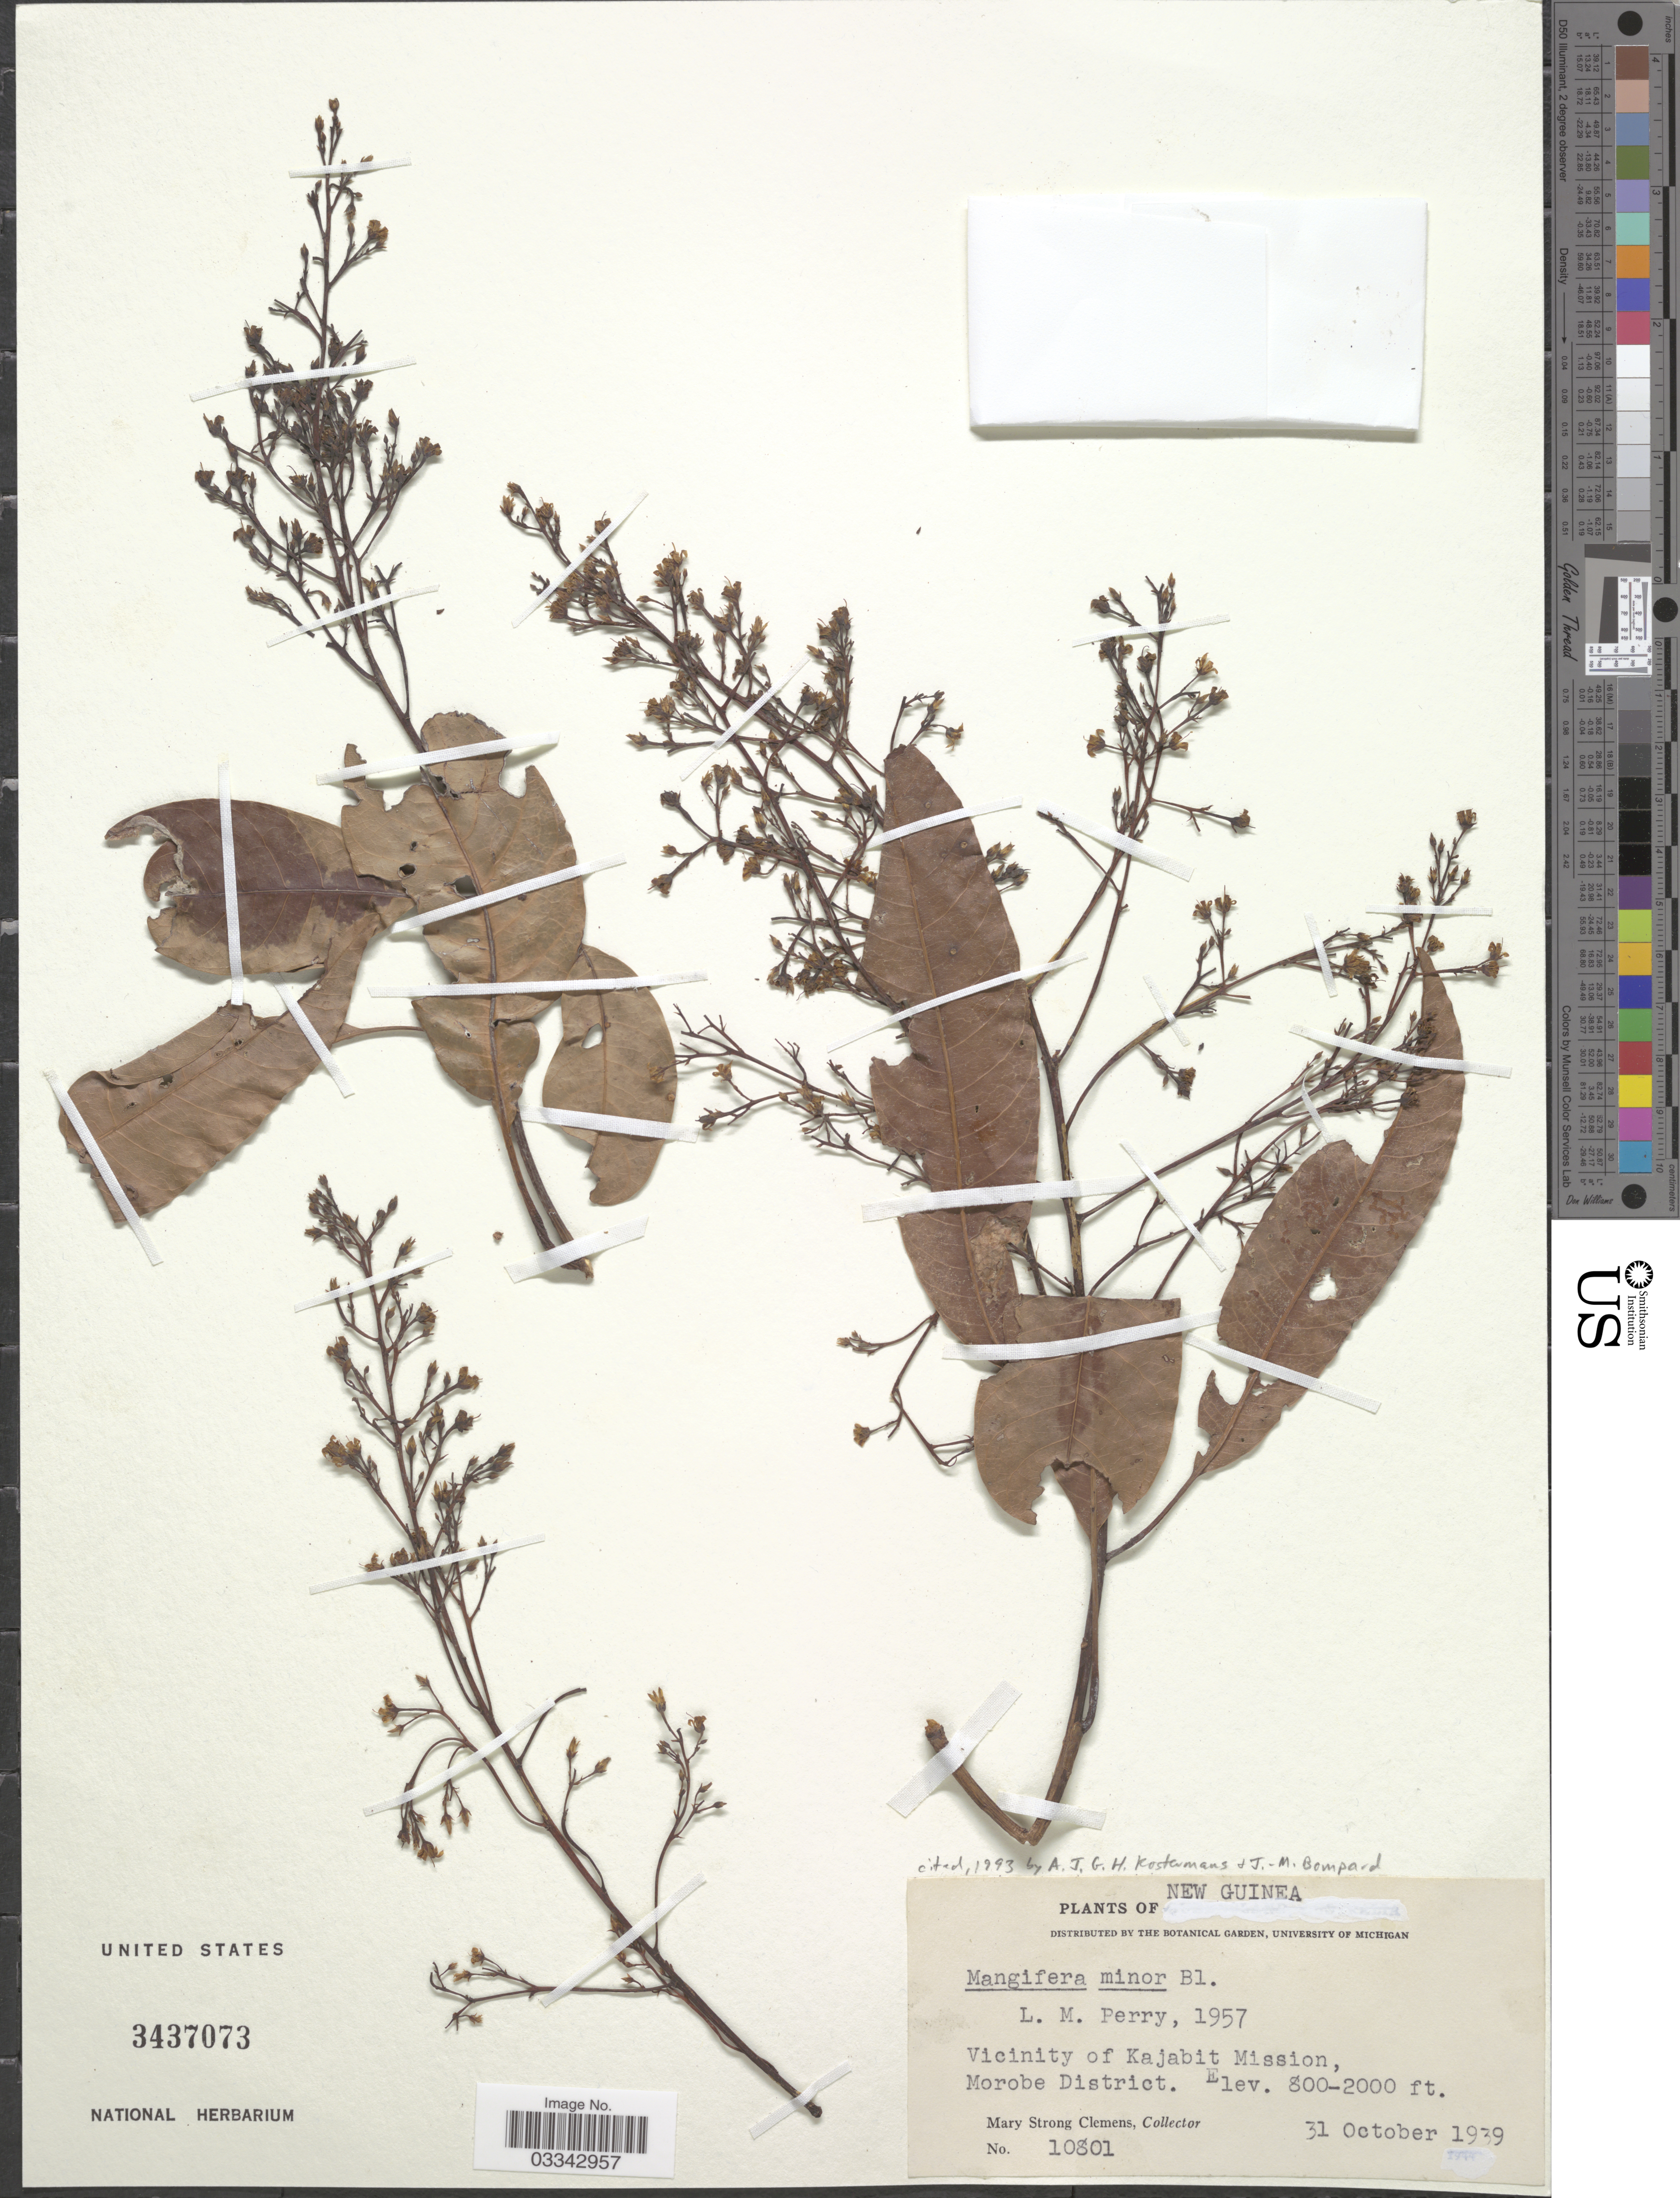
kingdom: Plantae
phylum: Tracheophyta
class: Magnoliopsida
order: Sapindales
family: Anacardiaceae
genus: Mangifera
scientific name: Mangifera minor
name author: Blume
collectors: M. S. Clemens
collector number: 10801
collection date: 1939-10-31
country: Papua New Guinea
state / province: Morobe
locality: New Guinea. Vicinity of Kajabit Mission, Morobe District.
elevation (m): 244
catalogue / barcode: US 3437073